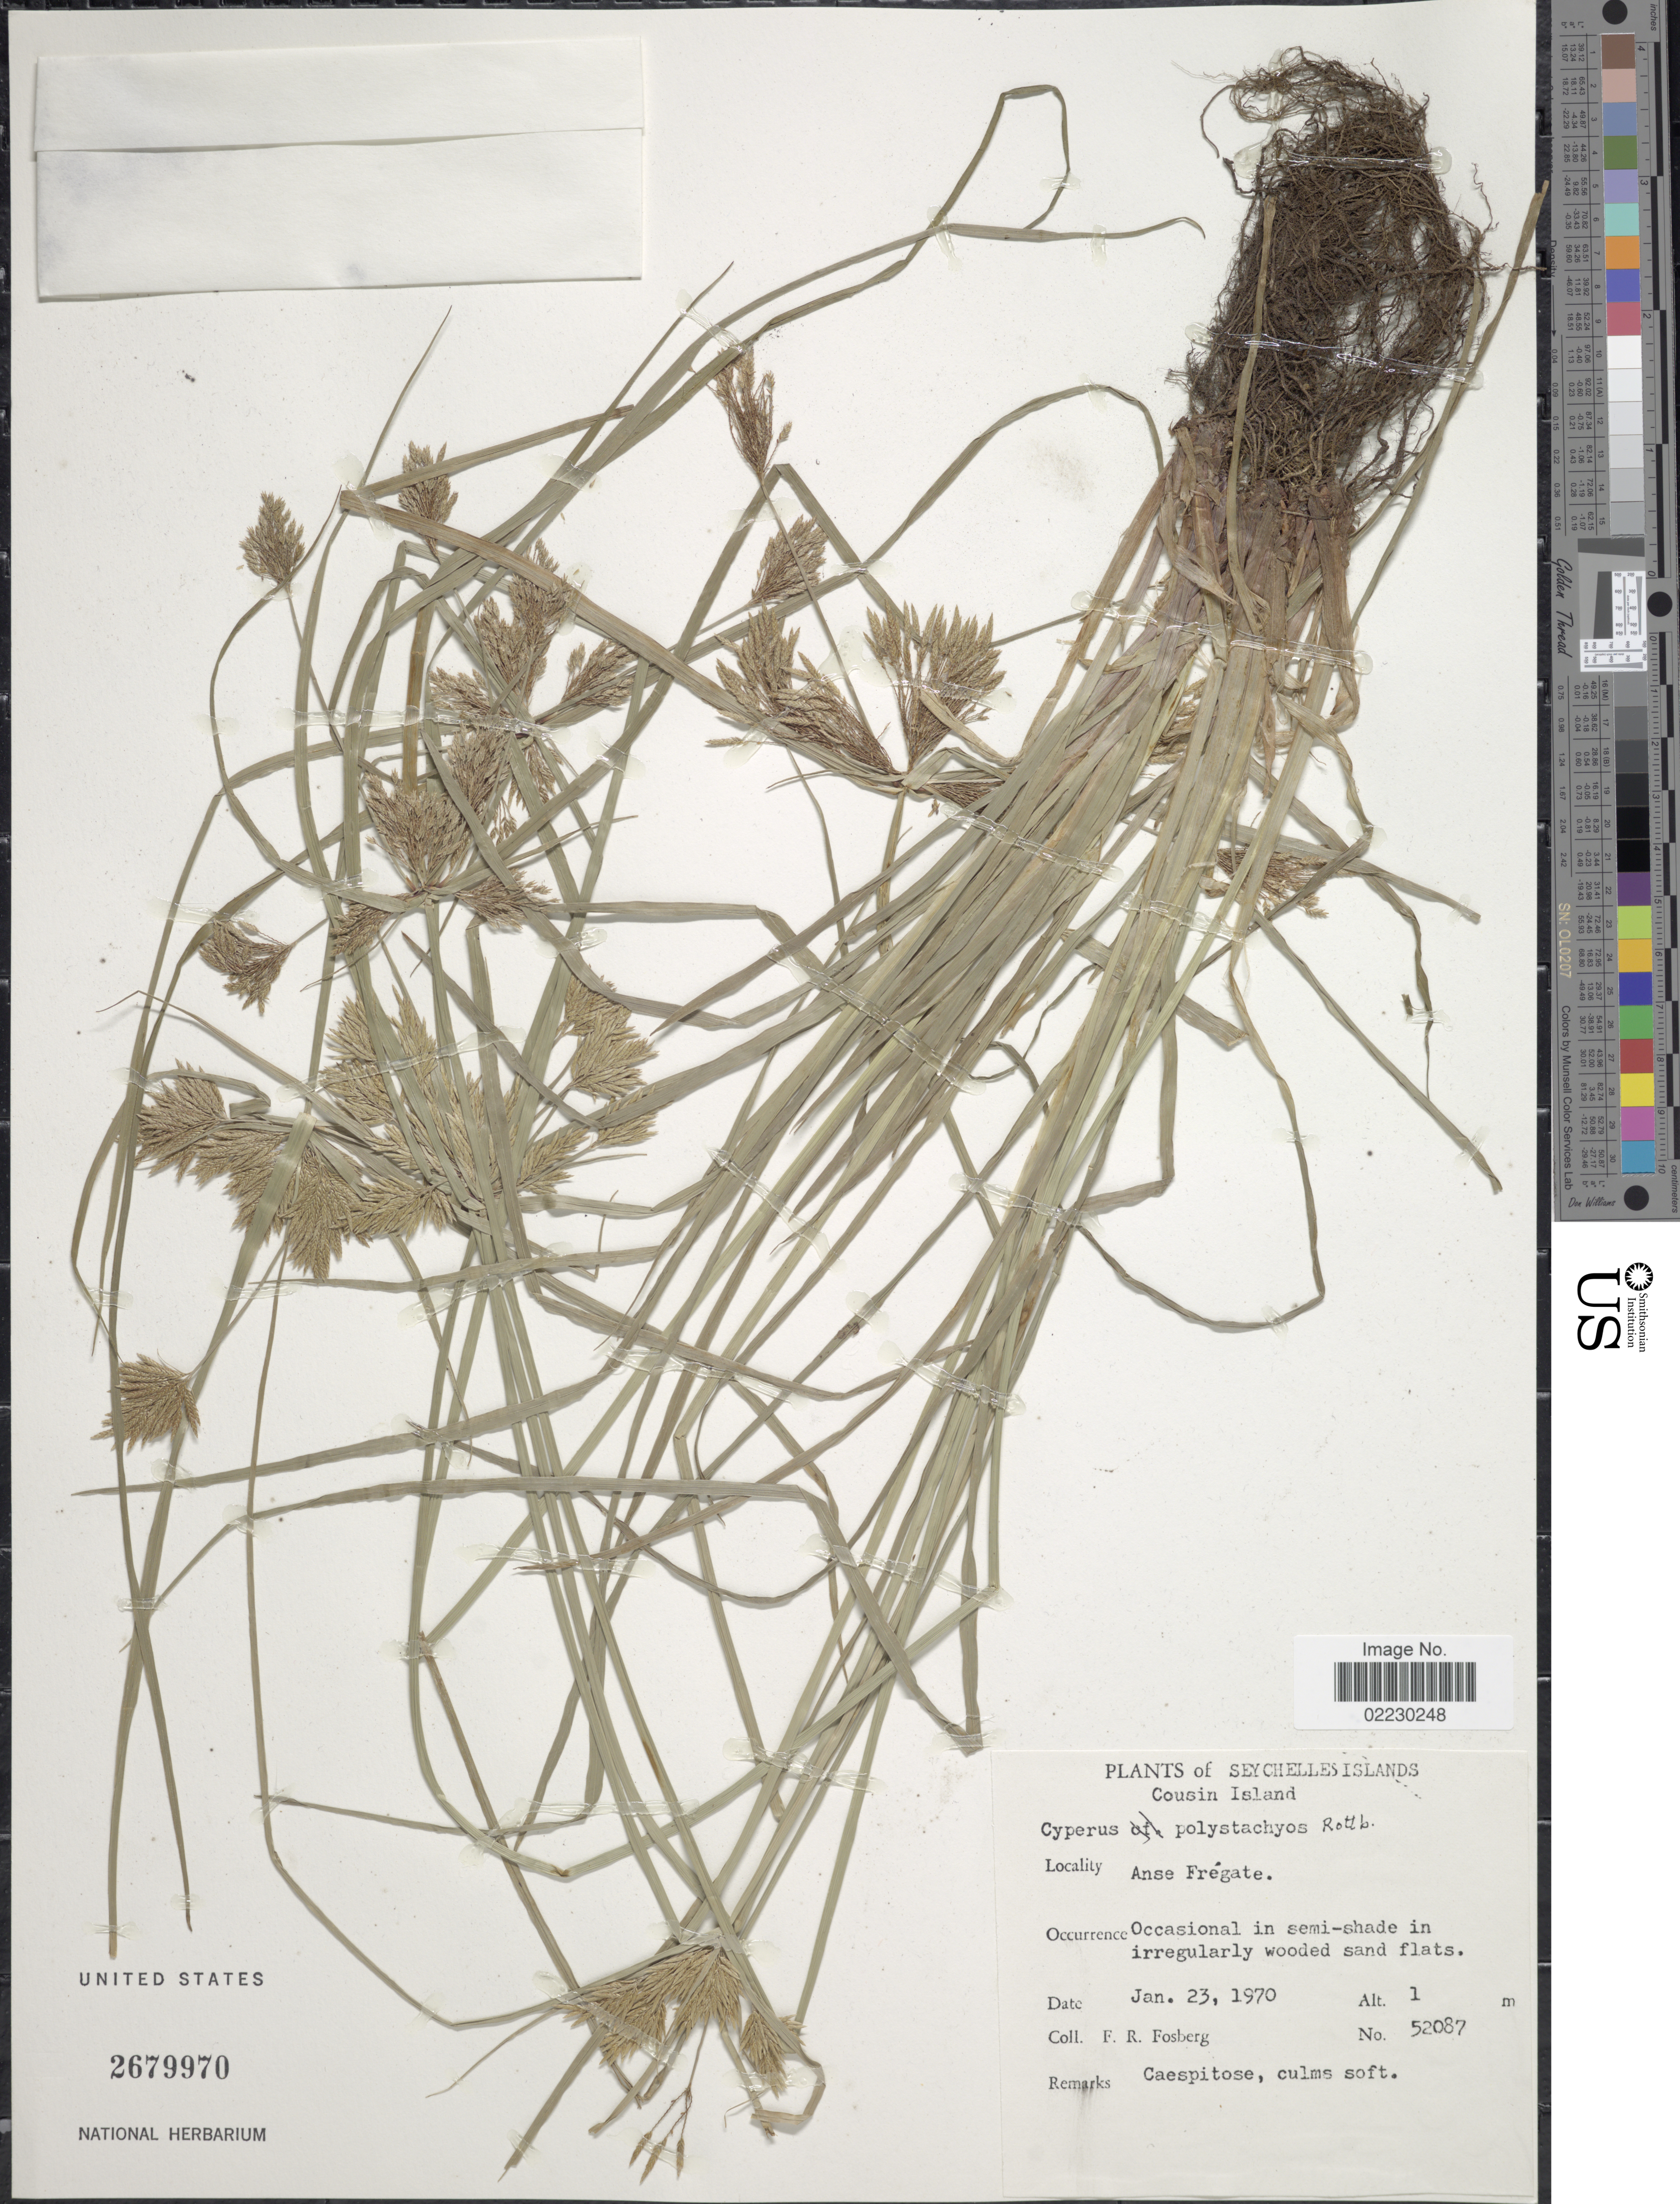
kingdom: Plantae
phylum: Tracheophyta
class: Liliopsida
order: Poales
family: Cyperaceae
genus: Cyperus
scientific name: Cyperus polystachyos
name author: Rottb.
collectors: F. R. Fosberg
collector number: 52087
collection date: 1970-01-23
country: Seychelles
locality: Seychelles Islands, Cousin Island, Anse Fregate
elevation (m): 1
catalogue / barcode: US 2679970